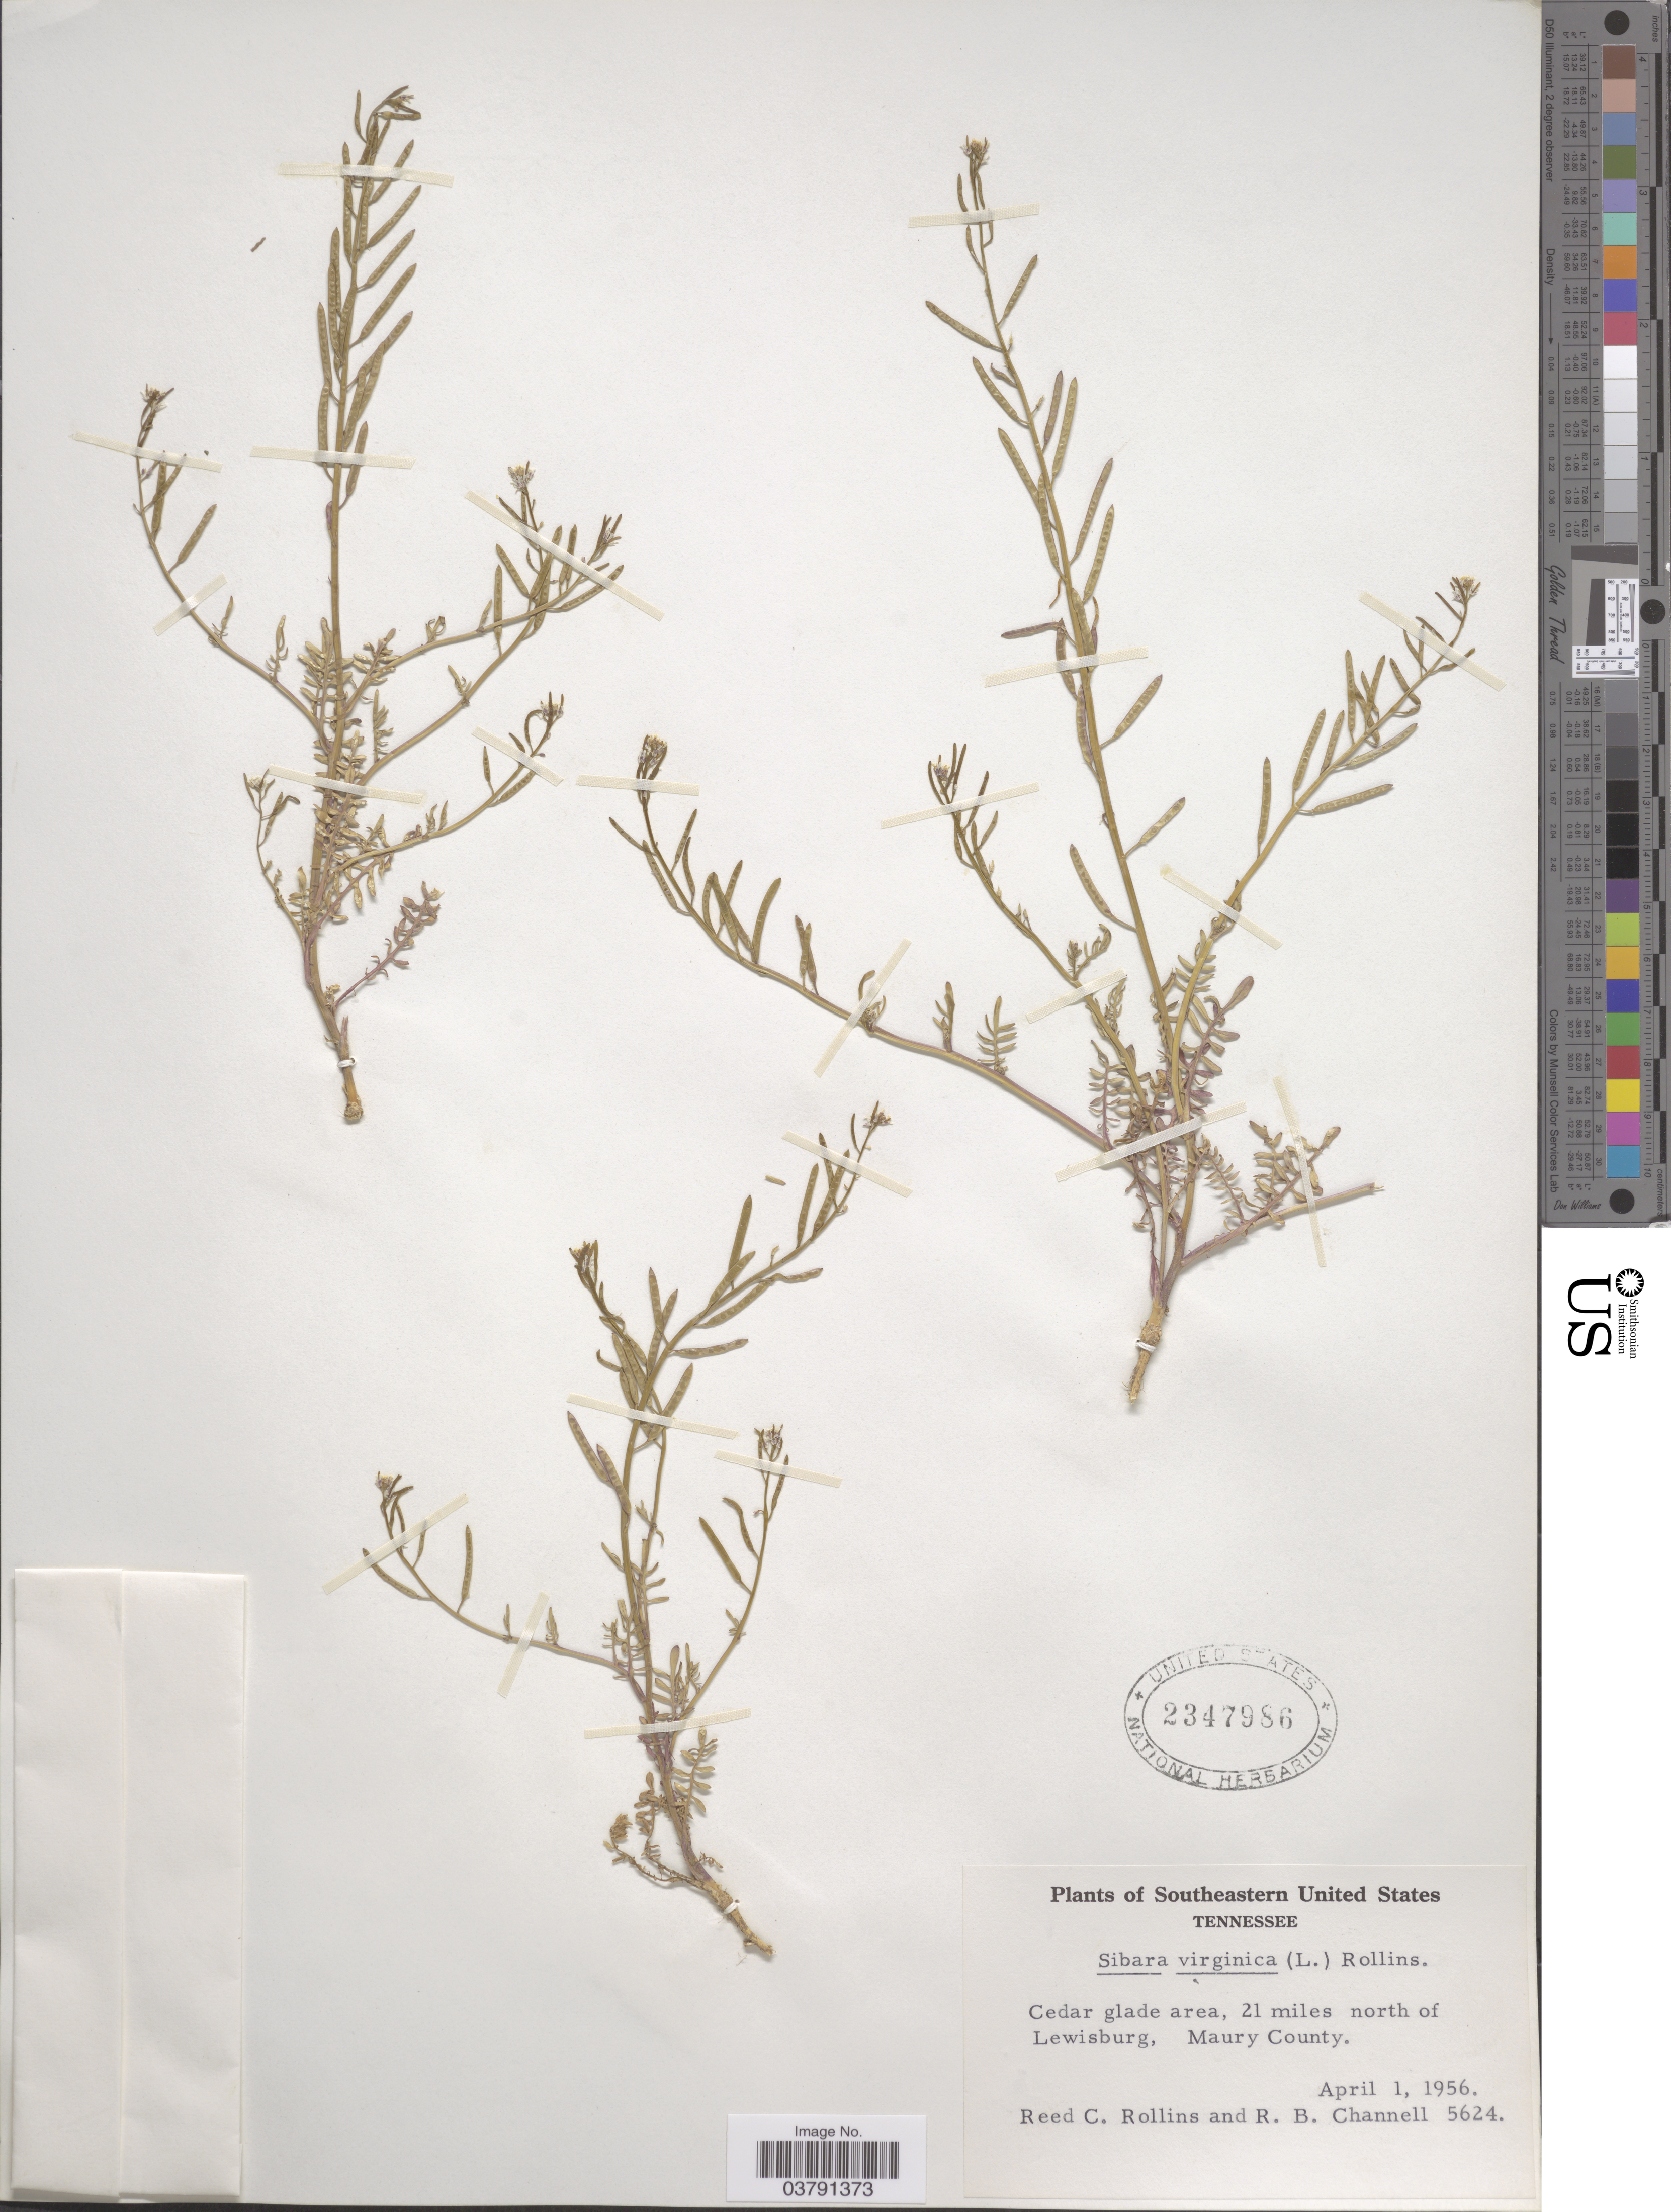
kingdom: Plantae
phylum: Tracheophyta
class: Magnoliopsida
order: Brassicales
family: Brassicaceae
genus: Planodes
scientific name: Planodes virginicum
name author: (L.) Greene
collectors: R. C. Rollins & R. B. Channell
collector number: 5624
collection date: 1956-04-01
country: United States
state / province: Tennessee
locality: Southeastern United States. Cedar glade area, 21 miles north of Lewisburg, Maury County.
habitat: cedar glade area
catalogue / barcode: US 2347986